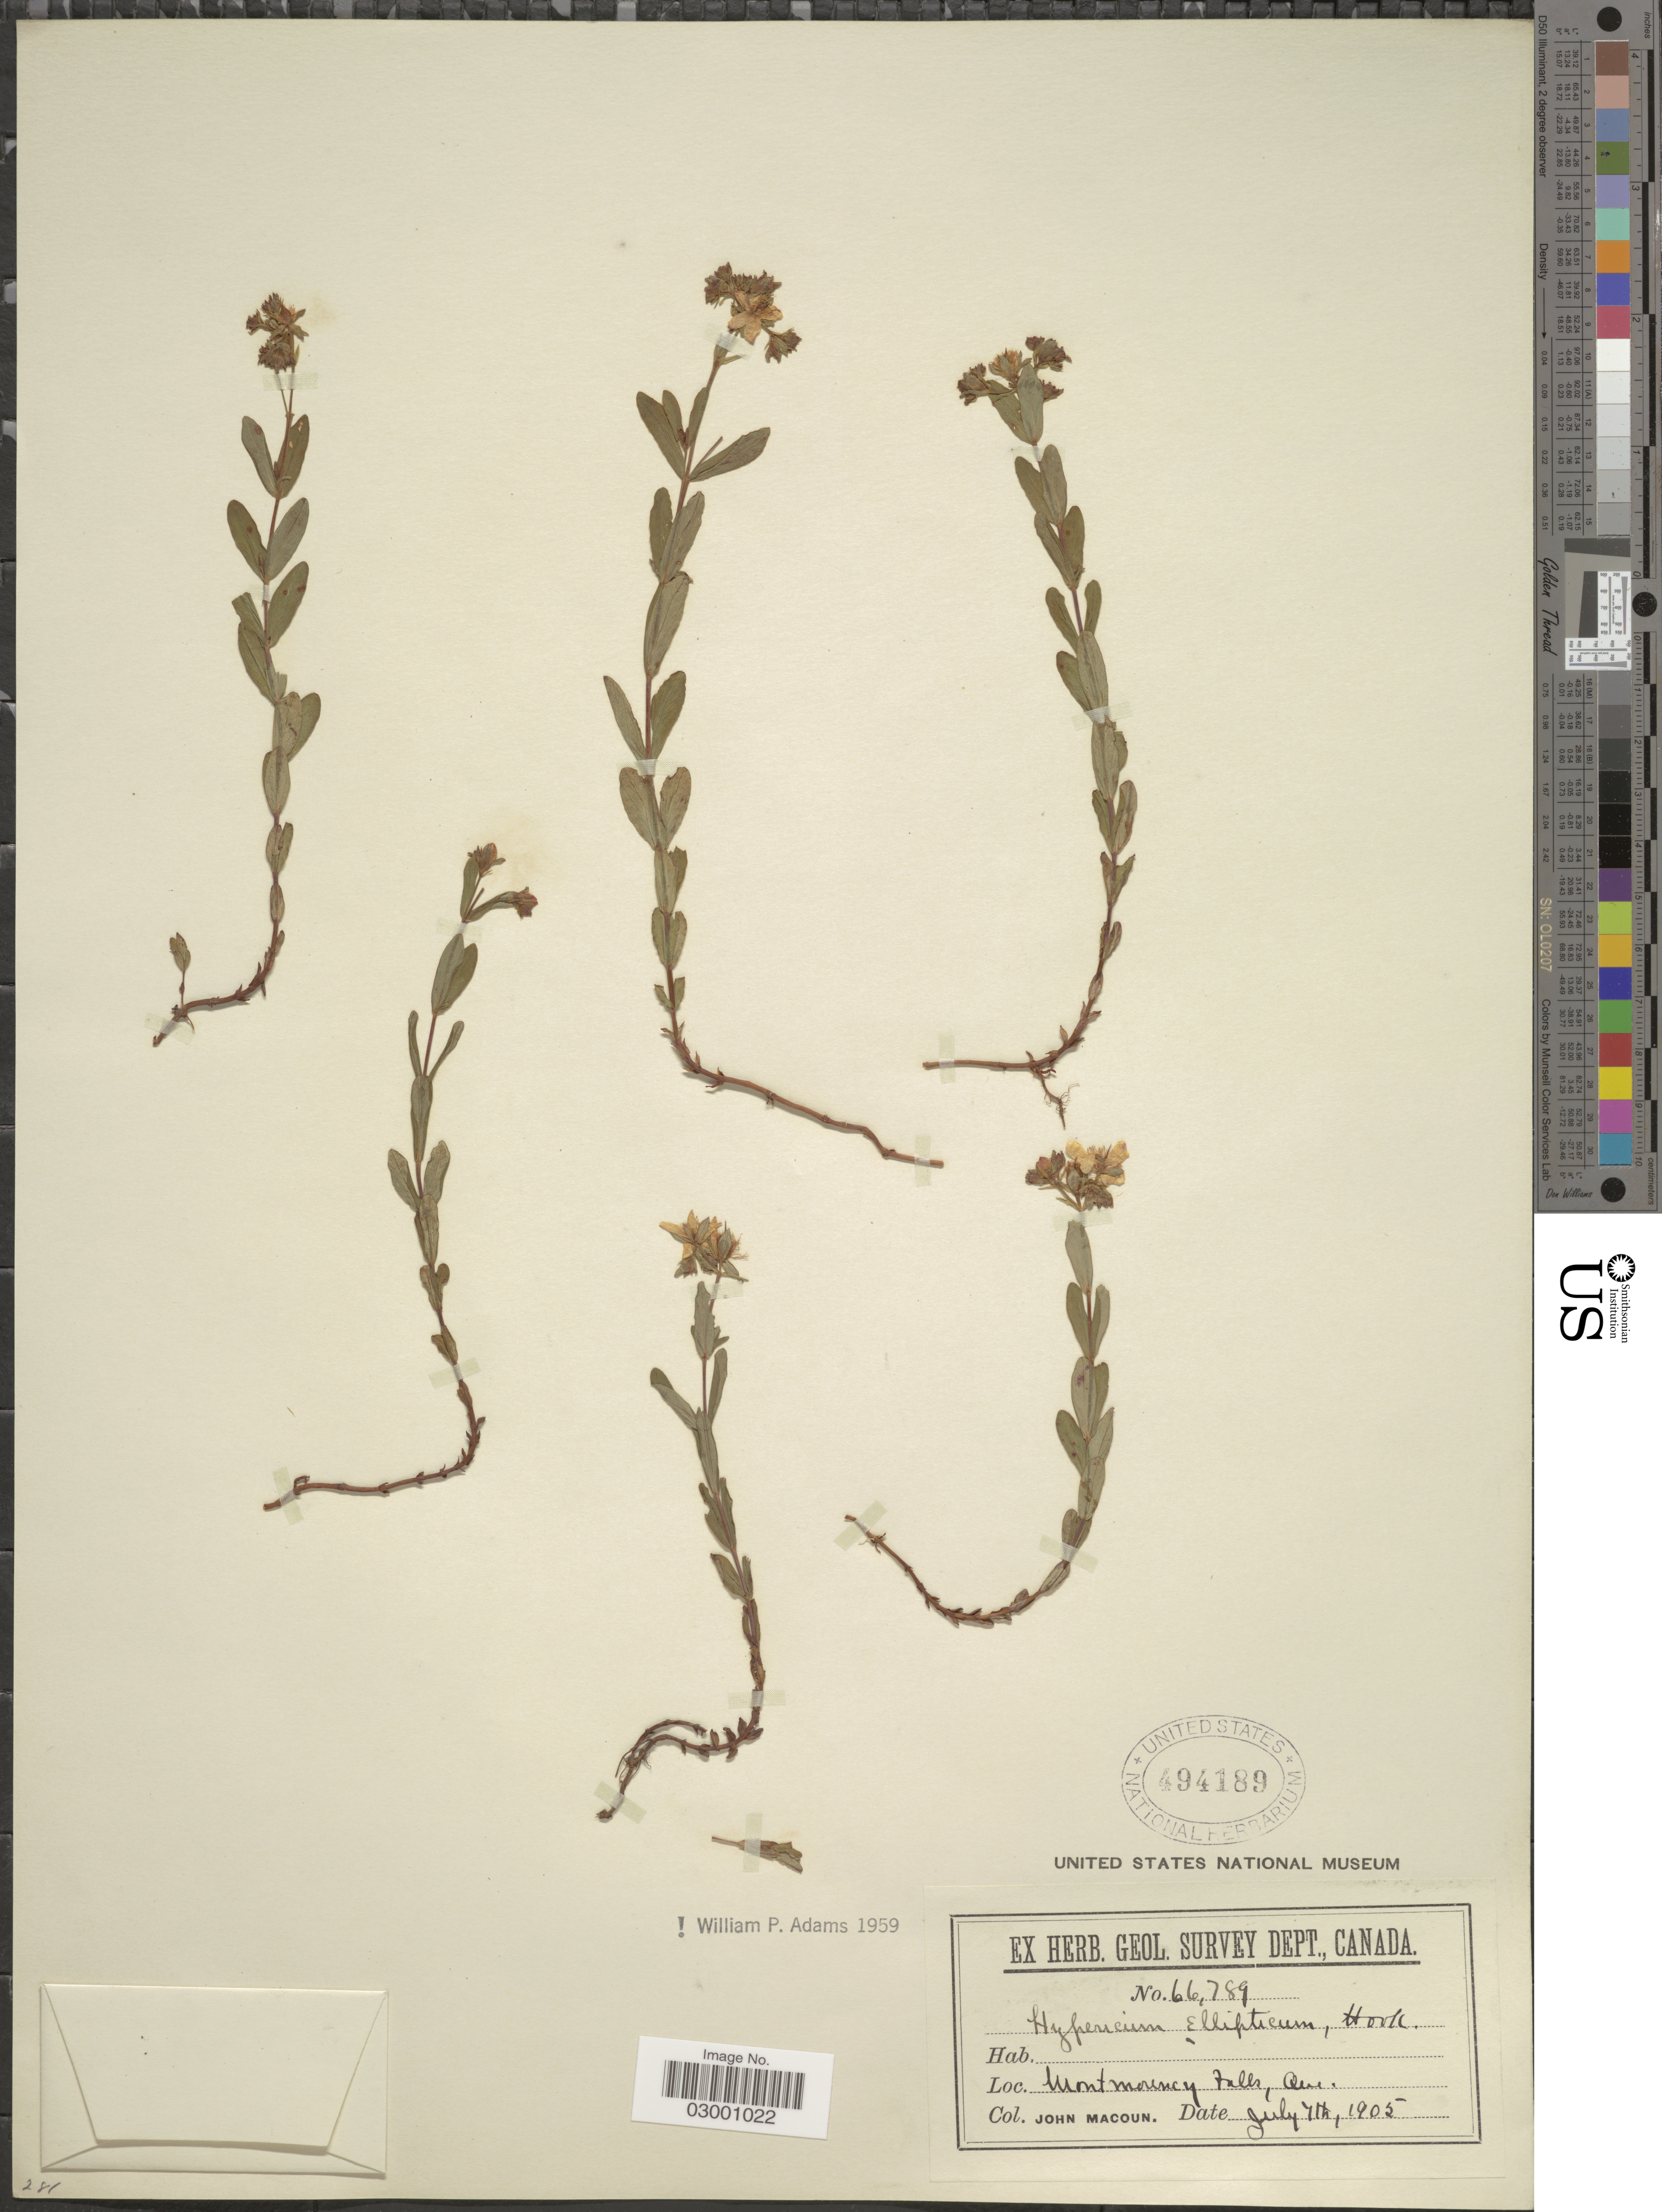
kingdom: Plantae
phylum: Tracheophyta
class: Magnoliopsida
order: Malpighiales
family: Hypericaceae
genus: Hypericum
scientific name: Hypericum ellipticum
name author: Hook.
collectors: J. Macoun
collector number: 66789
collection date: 1905-07-07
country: Canada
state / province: Quebec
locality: Montmorency Falls, Que.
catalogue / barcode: US 494189